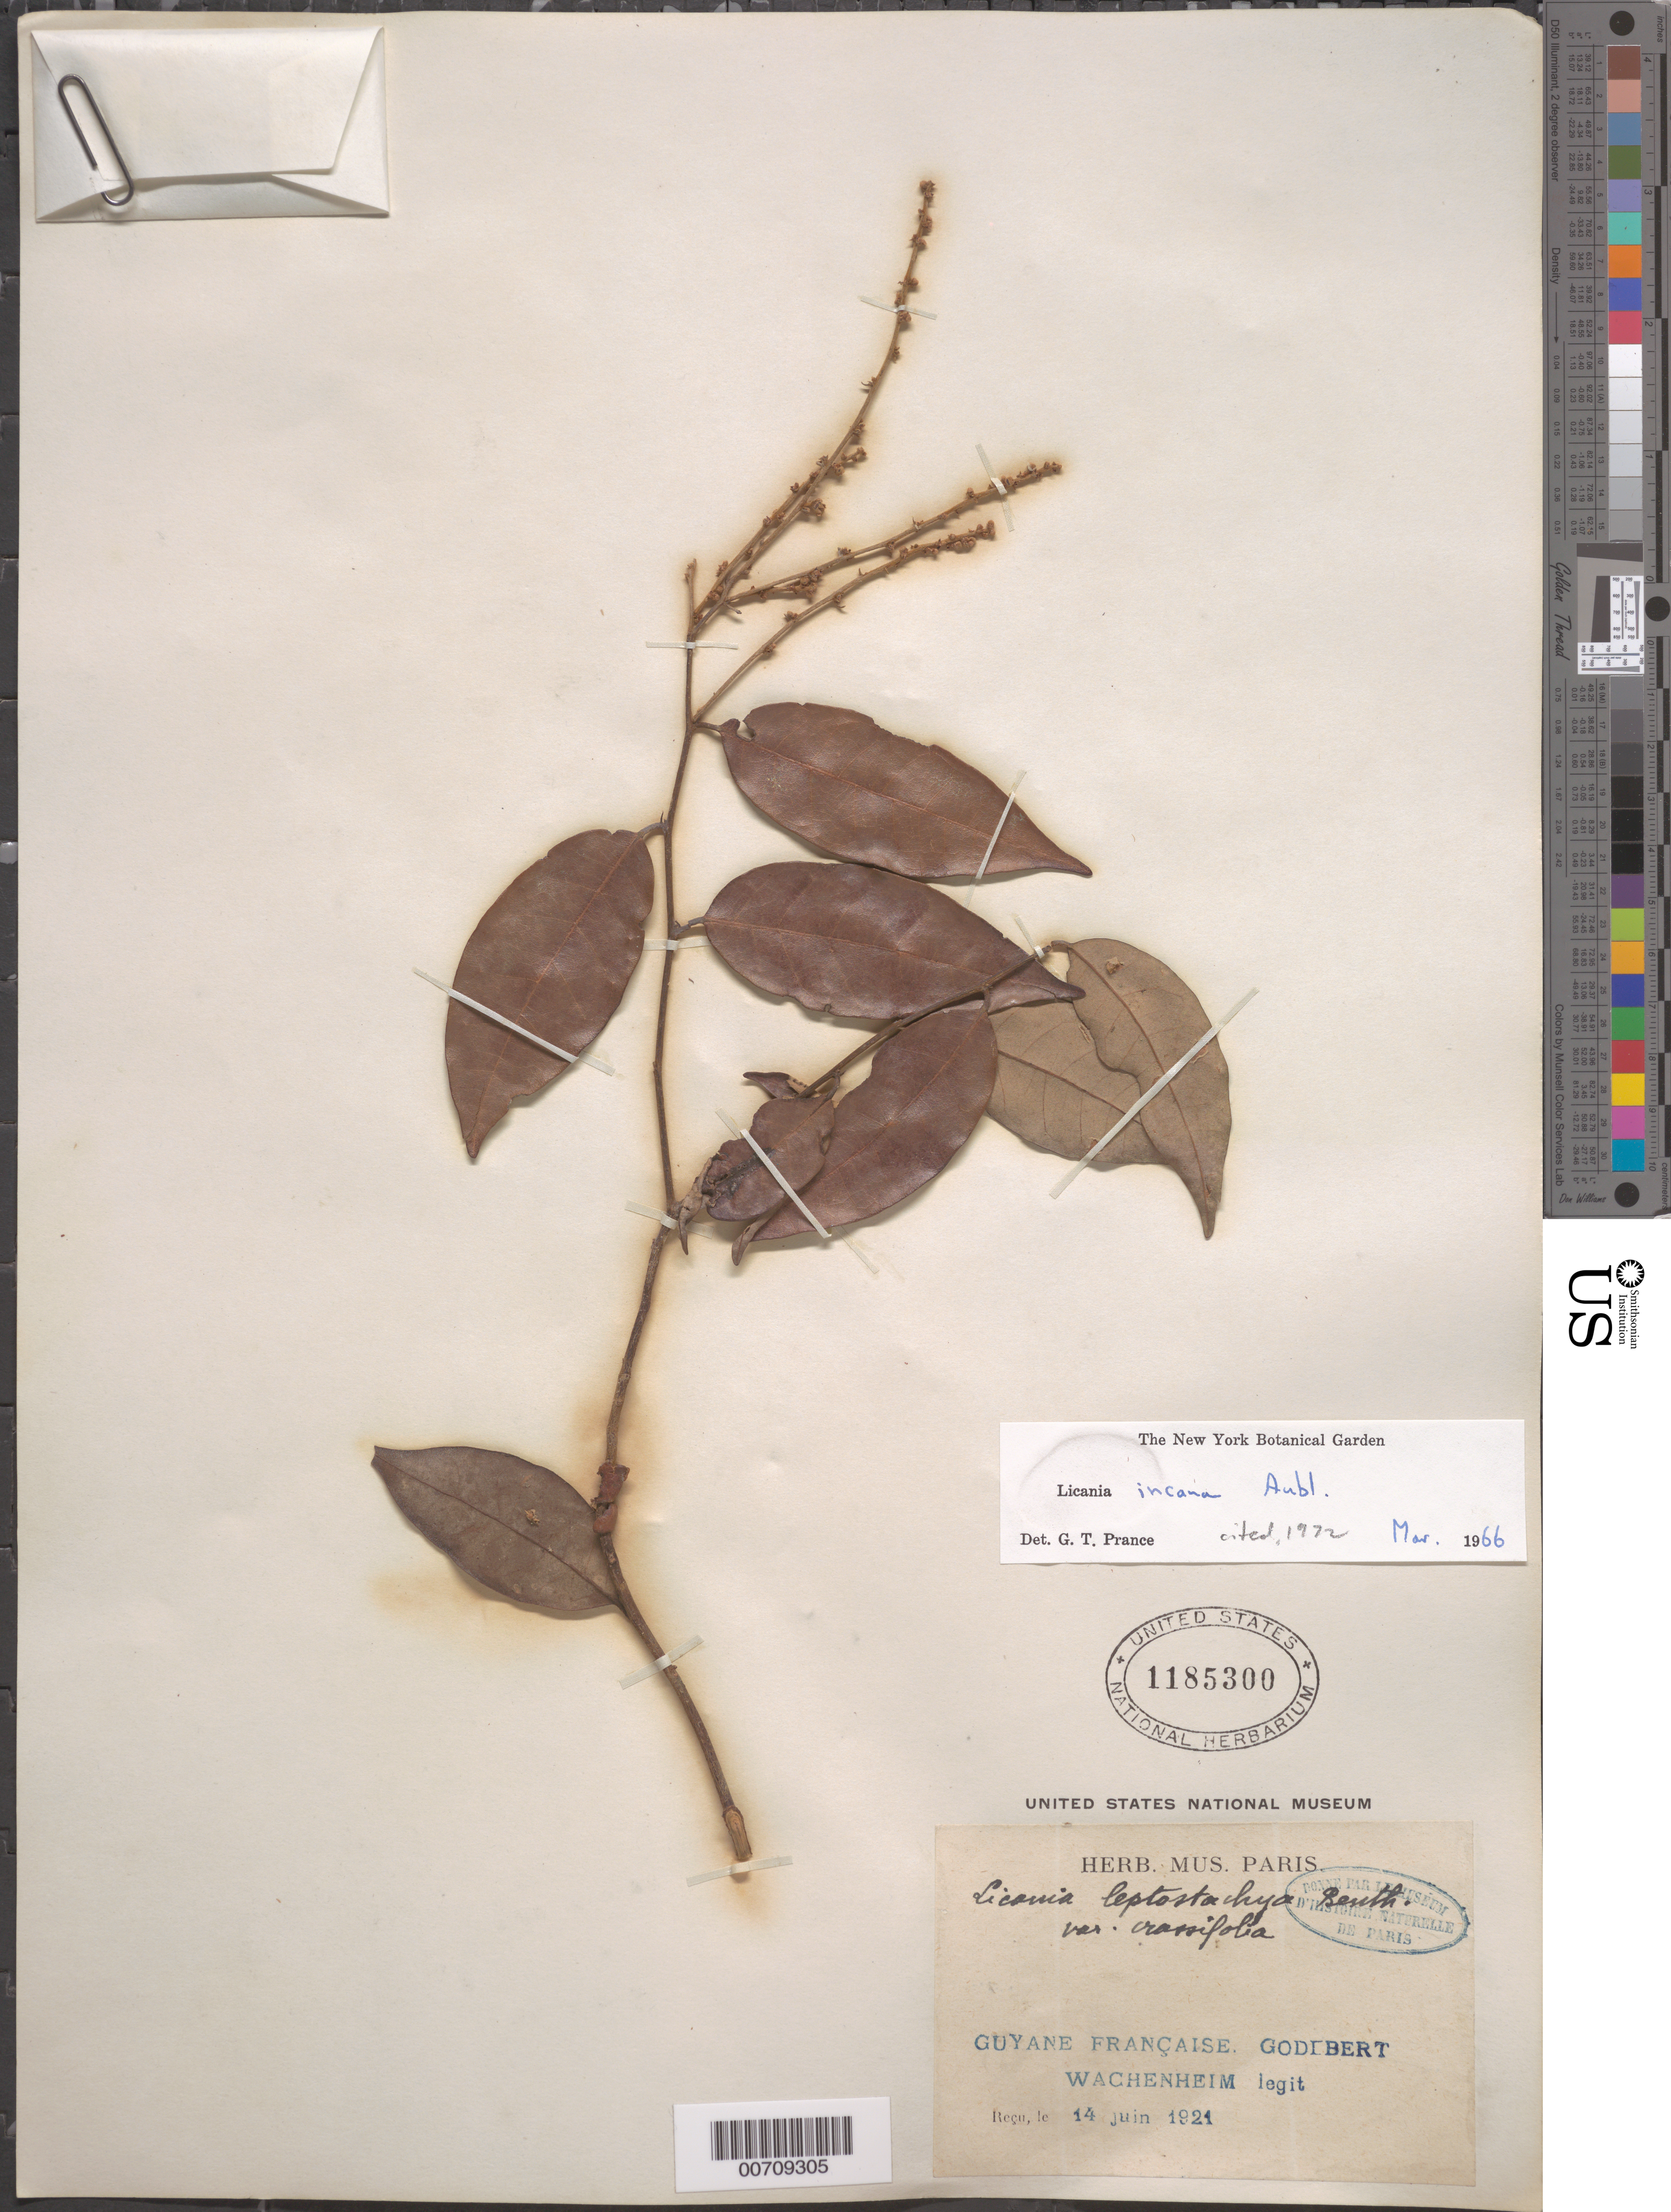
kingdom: Plantae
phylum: Tracheophyta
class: Magnoliopsida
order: Malpighiales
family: Chrysobalanaceae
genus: Licania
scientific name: Licania incana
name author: Aubl.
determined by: Prance, G. T.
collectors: G. Wachenheim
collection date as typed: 14-Jun-21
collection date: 1921-06-14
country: French Guiana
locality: Godebert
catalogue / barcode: US 1185300